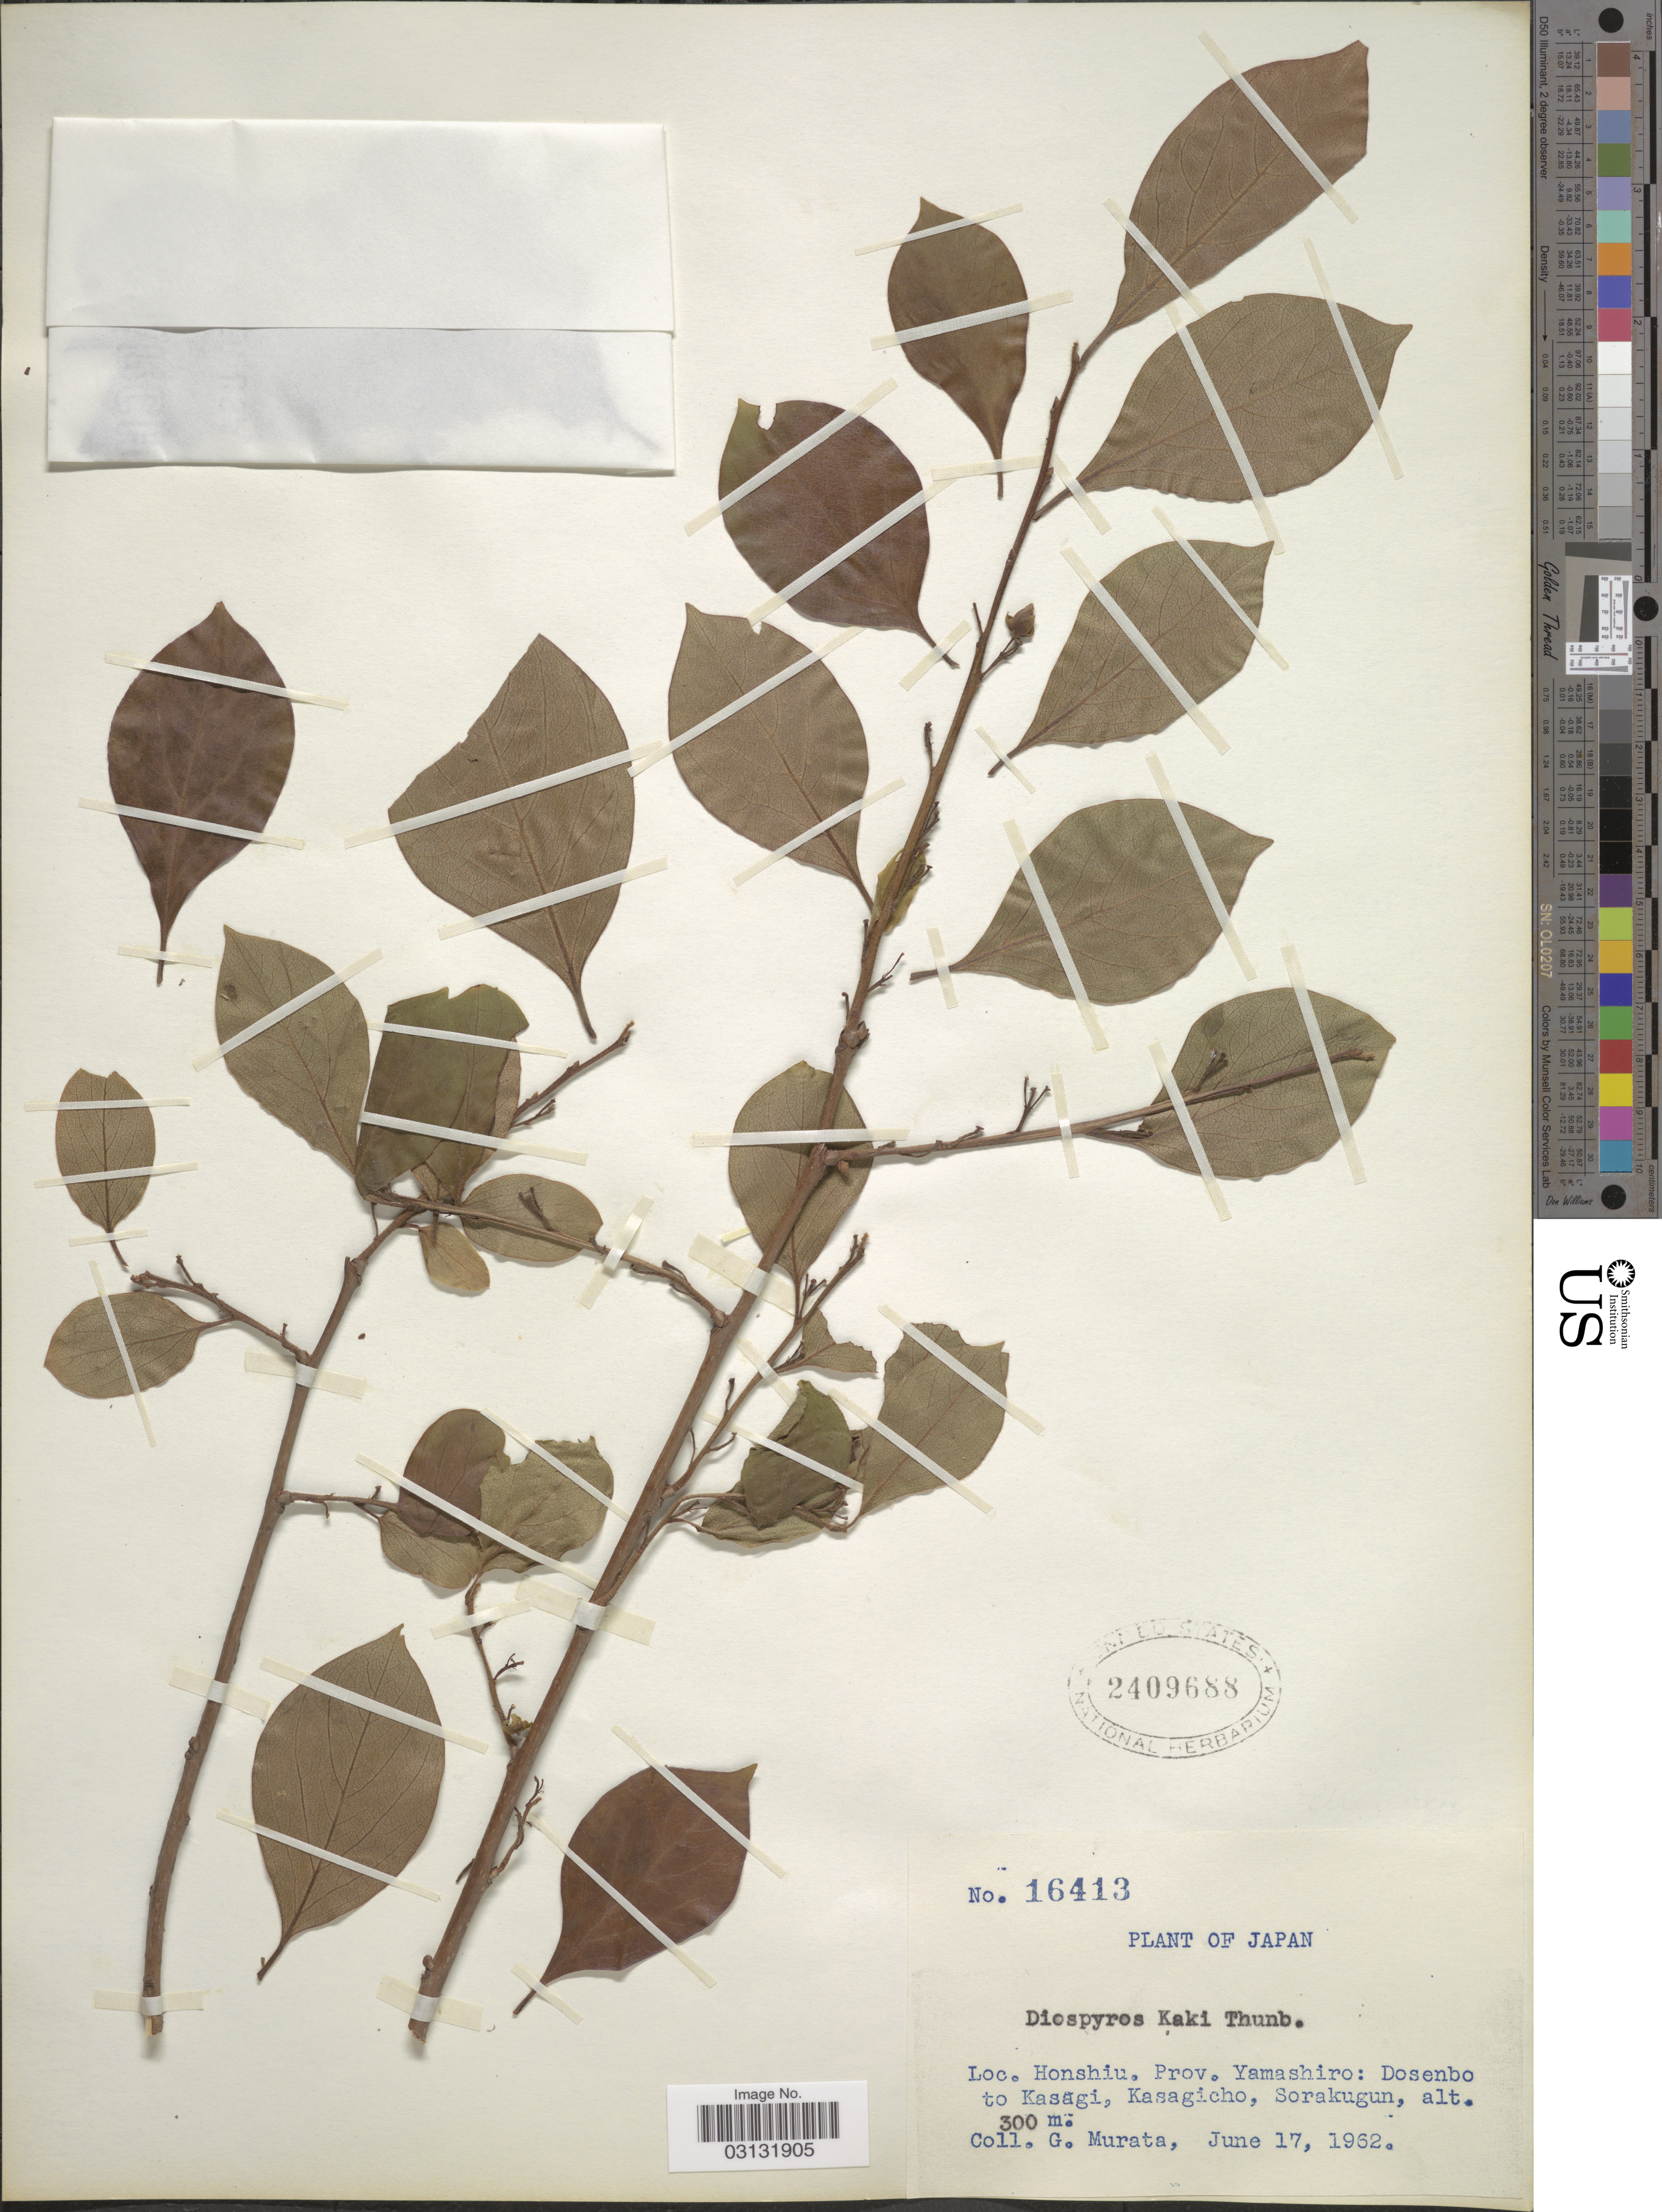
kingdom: Plantae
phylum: Tracheophyta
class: Magnoliopsida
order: Ericales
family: Ebenaceae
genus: Diospyros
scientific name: Diospyros kaki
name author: Thunb.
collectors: G. Murata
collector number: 16413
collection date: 1962-06-17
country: Japan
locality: Honshiu, Prov. Yamashiro: Dosenbo to Kasãgi, Kasagicho, Sorakugun.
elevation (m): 300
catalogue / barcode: US 2409688